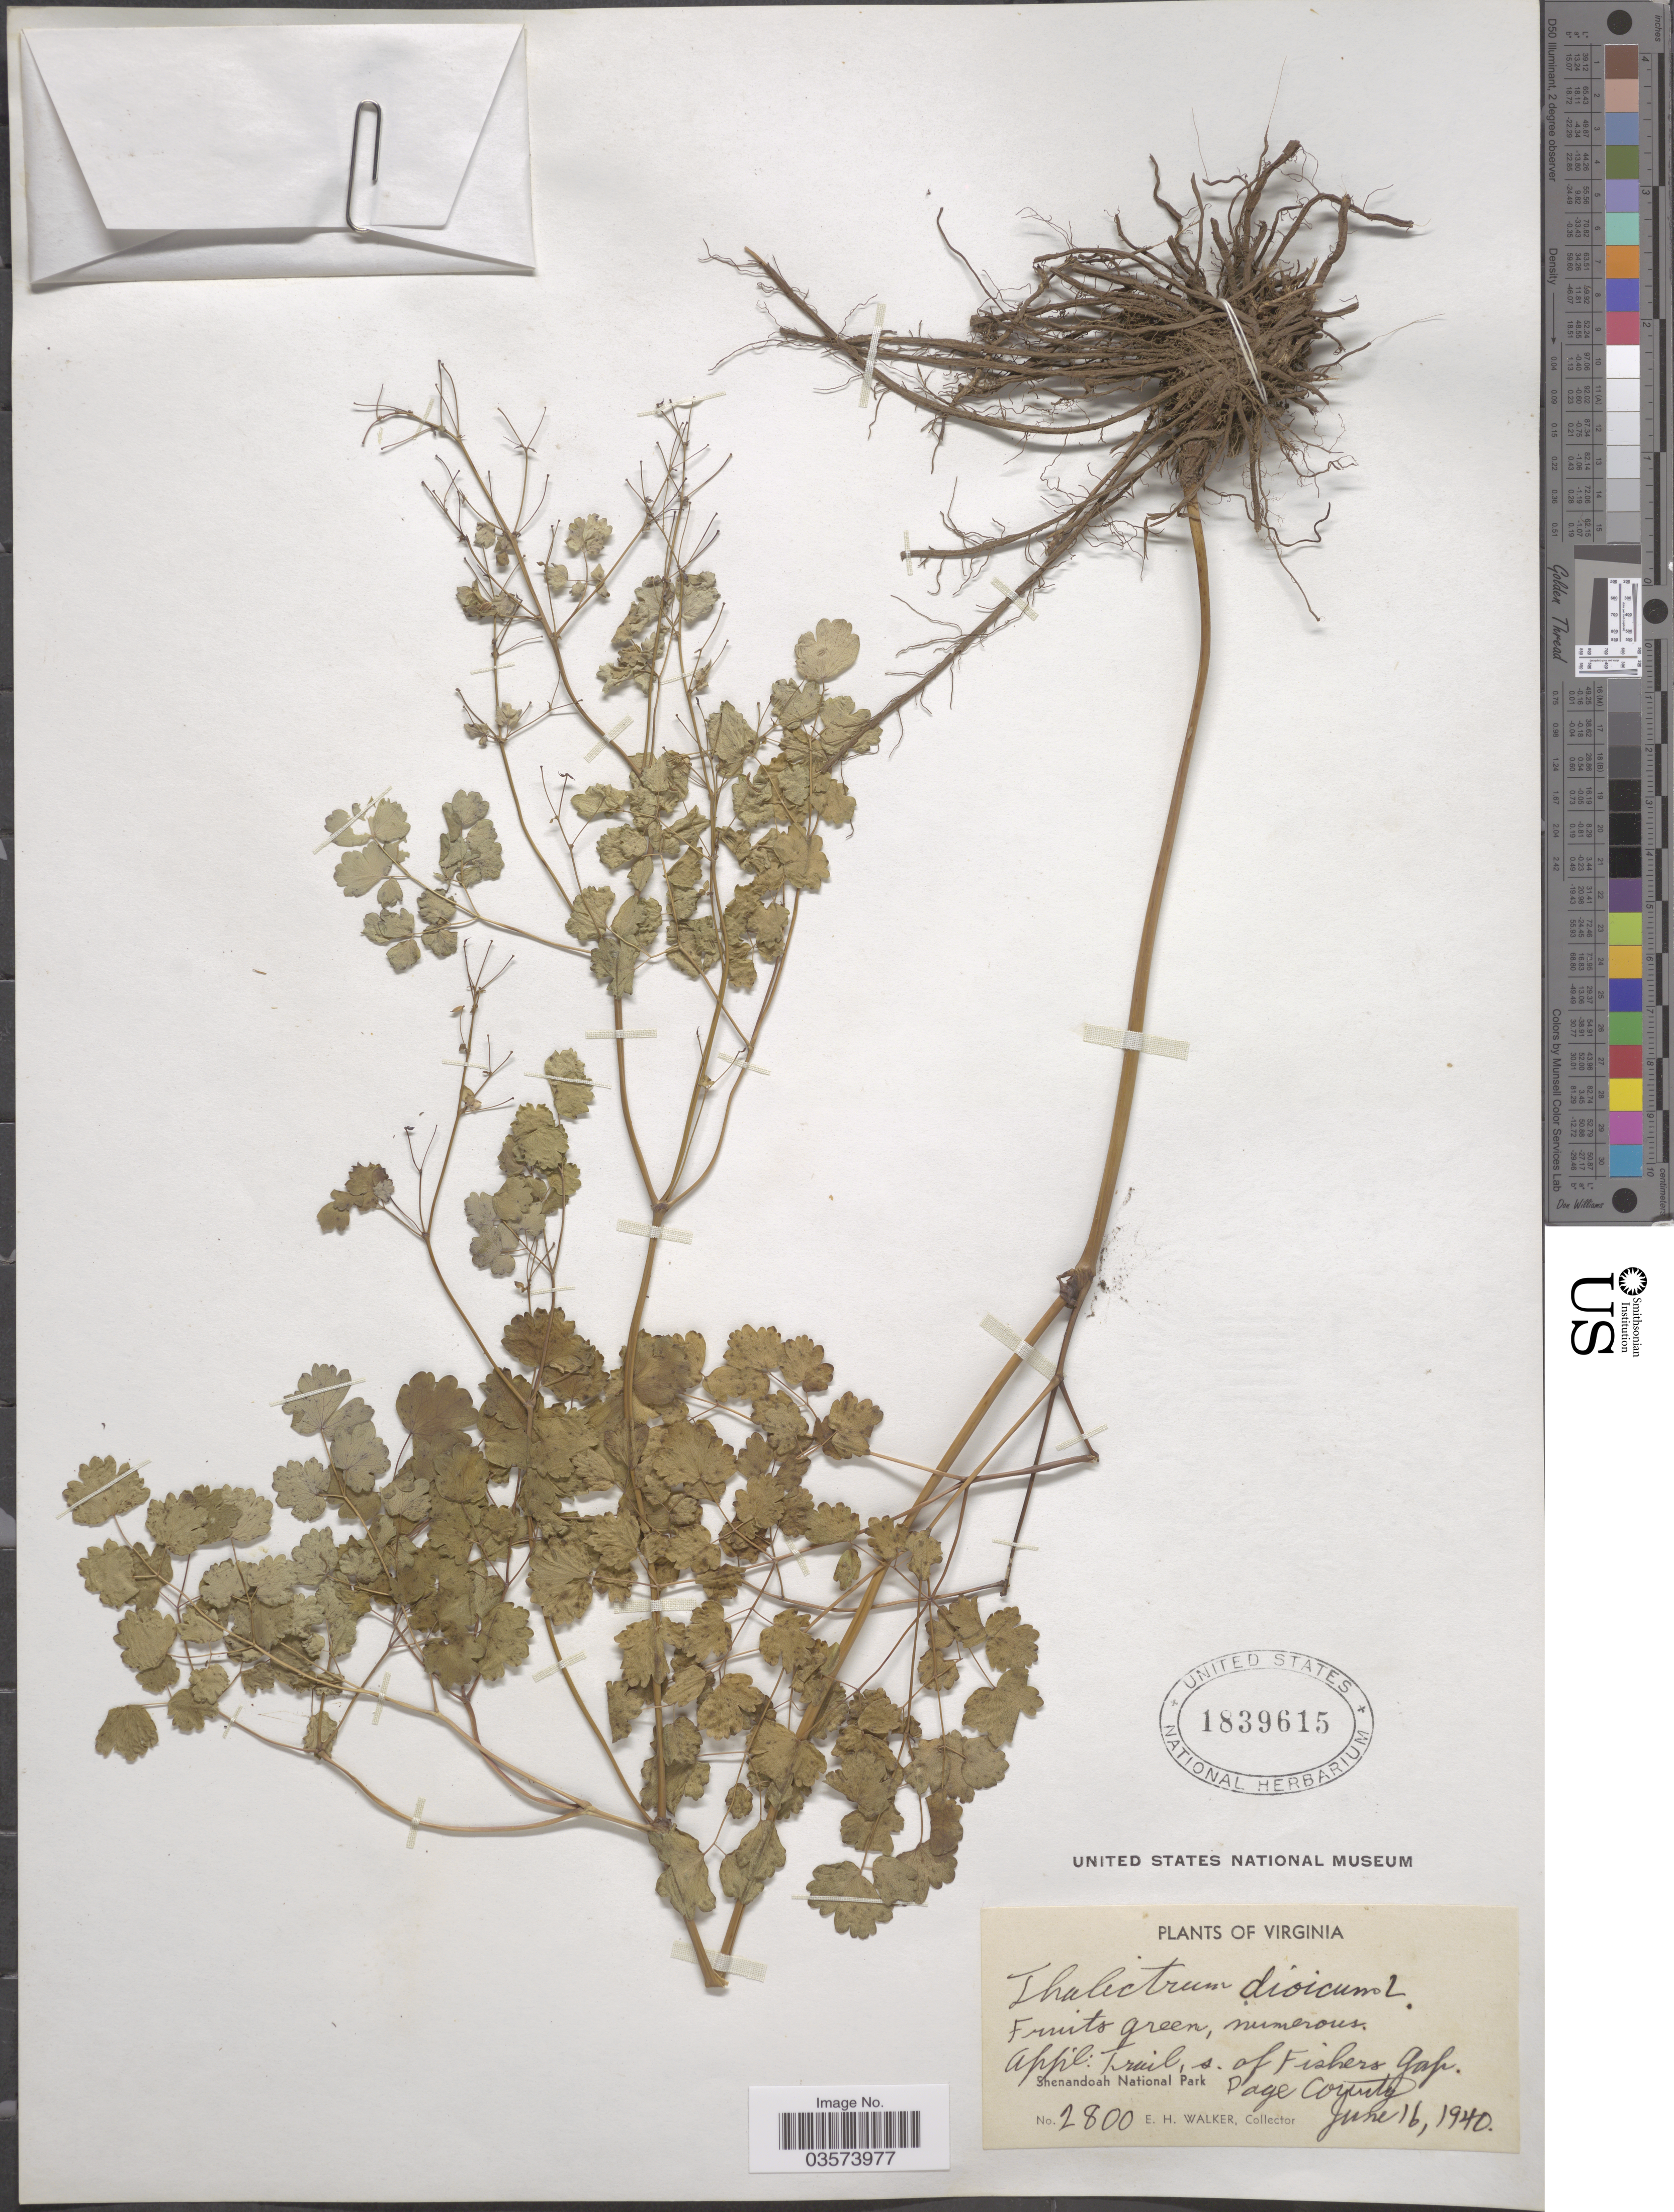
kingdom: Plantae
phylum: Tracheophyta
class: Magnoliopsida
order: Ranunculales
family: Ranunculaceae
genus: Thalictrum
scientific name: Thalictrum dioicum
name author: L.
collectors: E. H. Walker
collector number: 2800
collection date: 1940-06-16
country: United States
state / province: Virginia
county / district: Page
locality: Appalachian Trail, S of Fishers Gap. Shenandoah National Park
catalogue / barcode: US 1839615